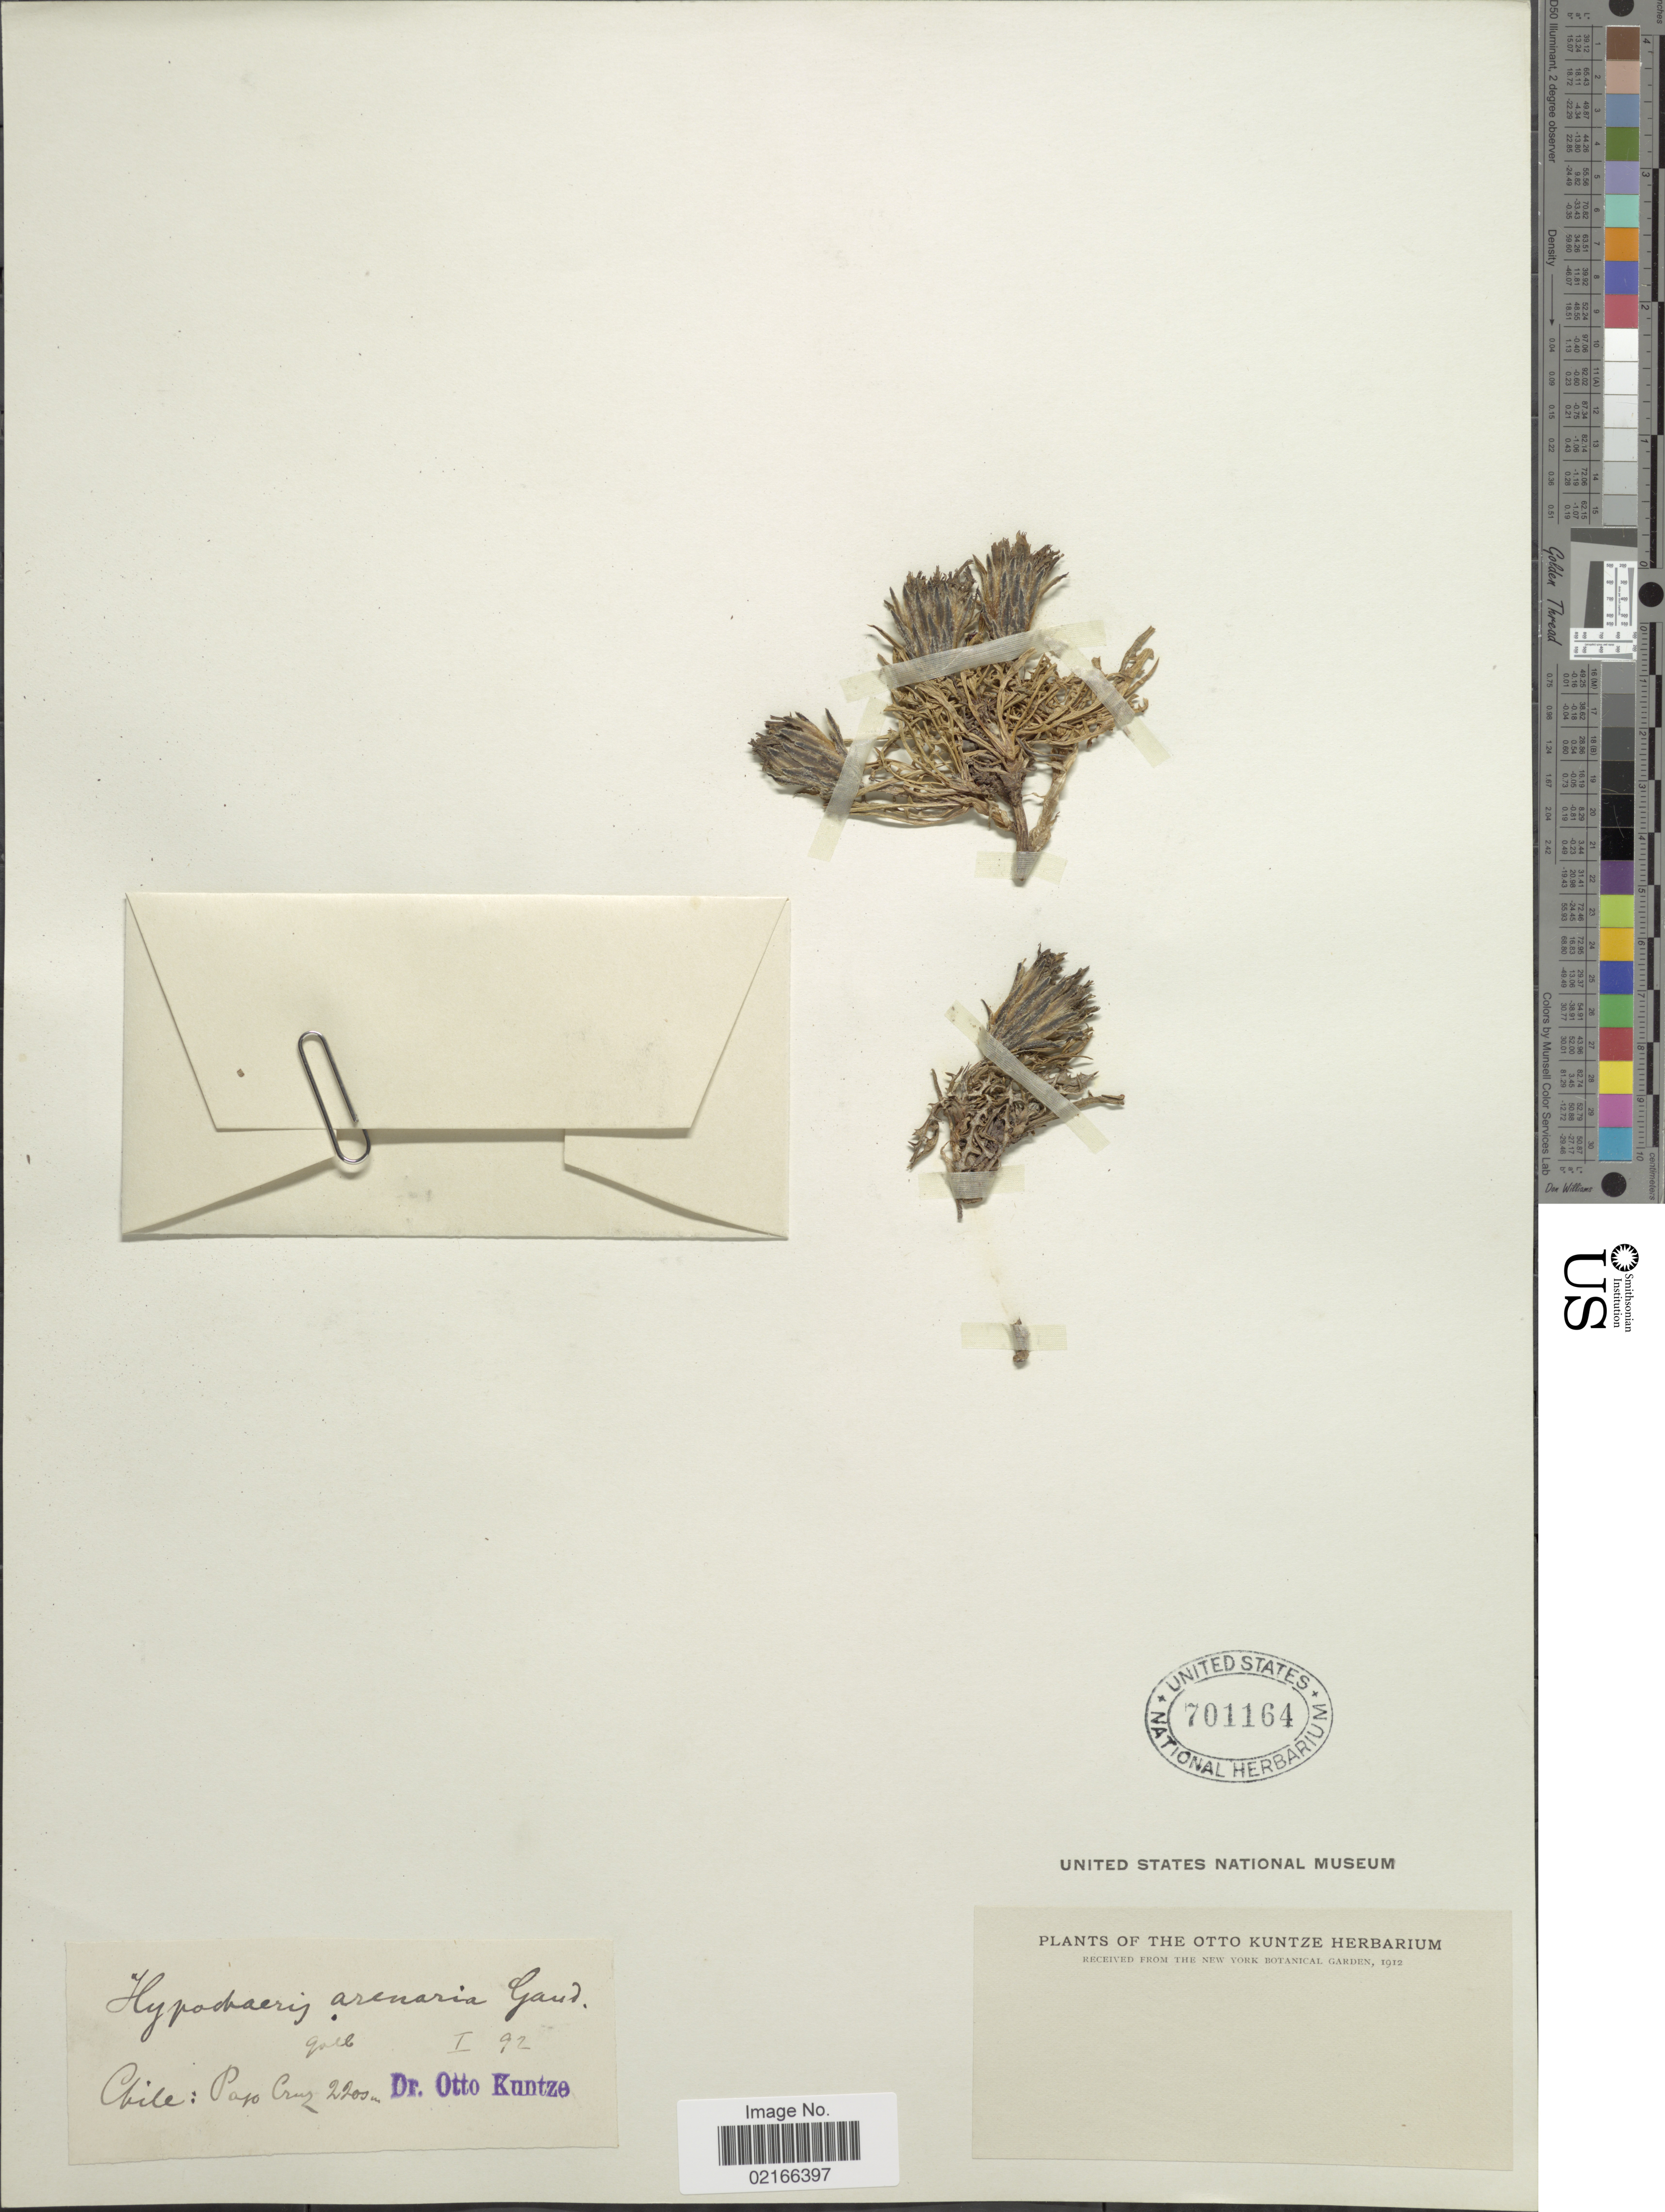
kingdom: Plantae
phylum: Tracheophyta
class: Magnoliopsida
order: Asterales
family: Asteraceae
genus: Hypochaeris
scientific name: Hypochaeris arenaria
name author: Gaudich.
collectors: C.E.O. Kuntze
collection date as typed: Transcribed d/m/y: /1/92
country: Chile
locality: Paso Cruz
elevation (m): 2200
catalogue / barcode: US 701164